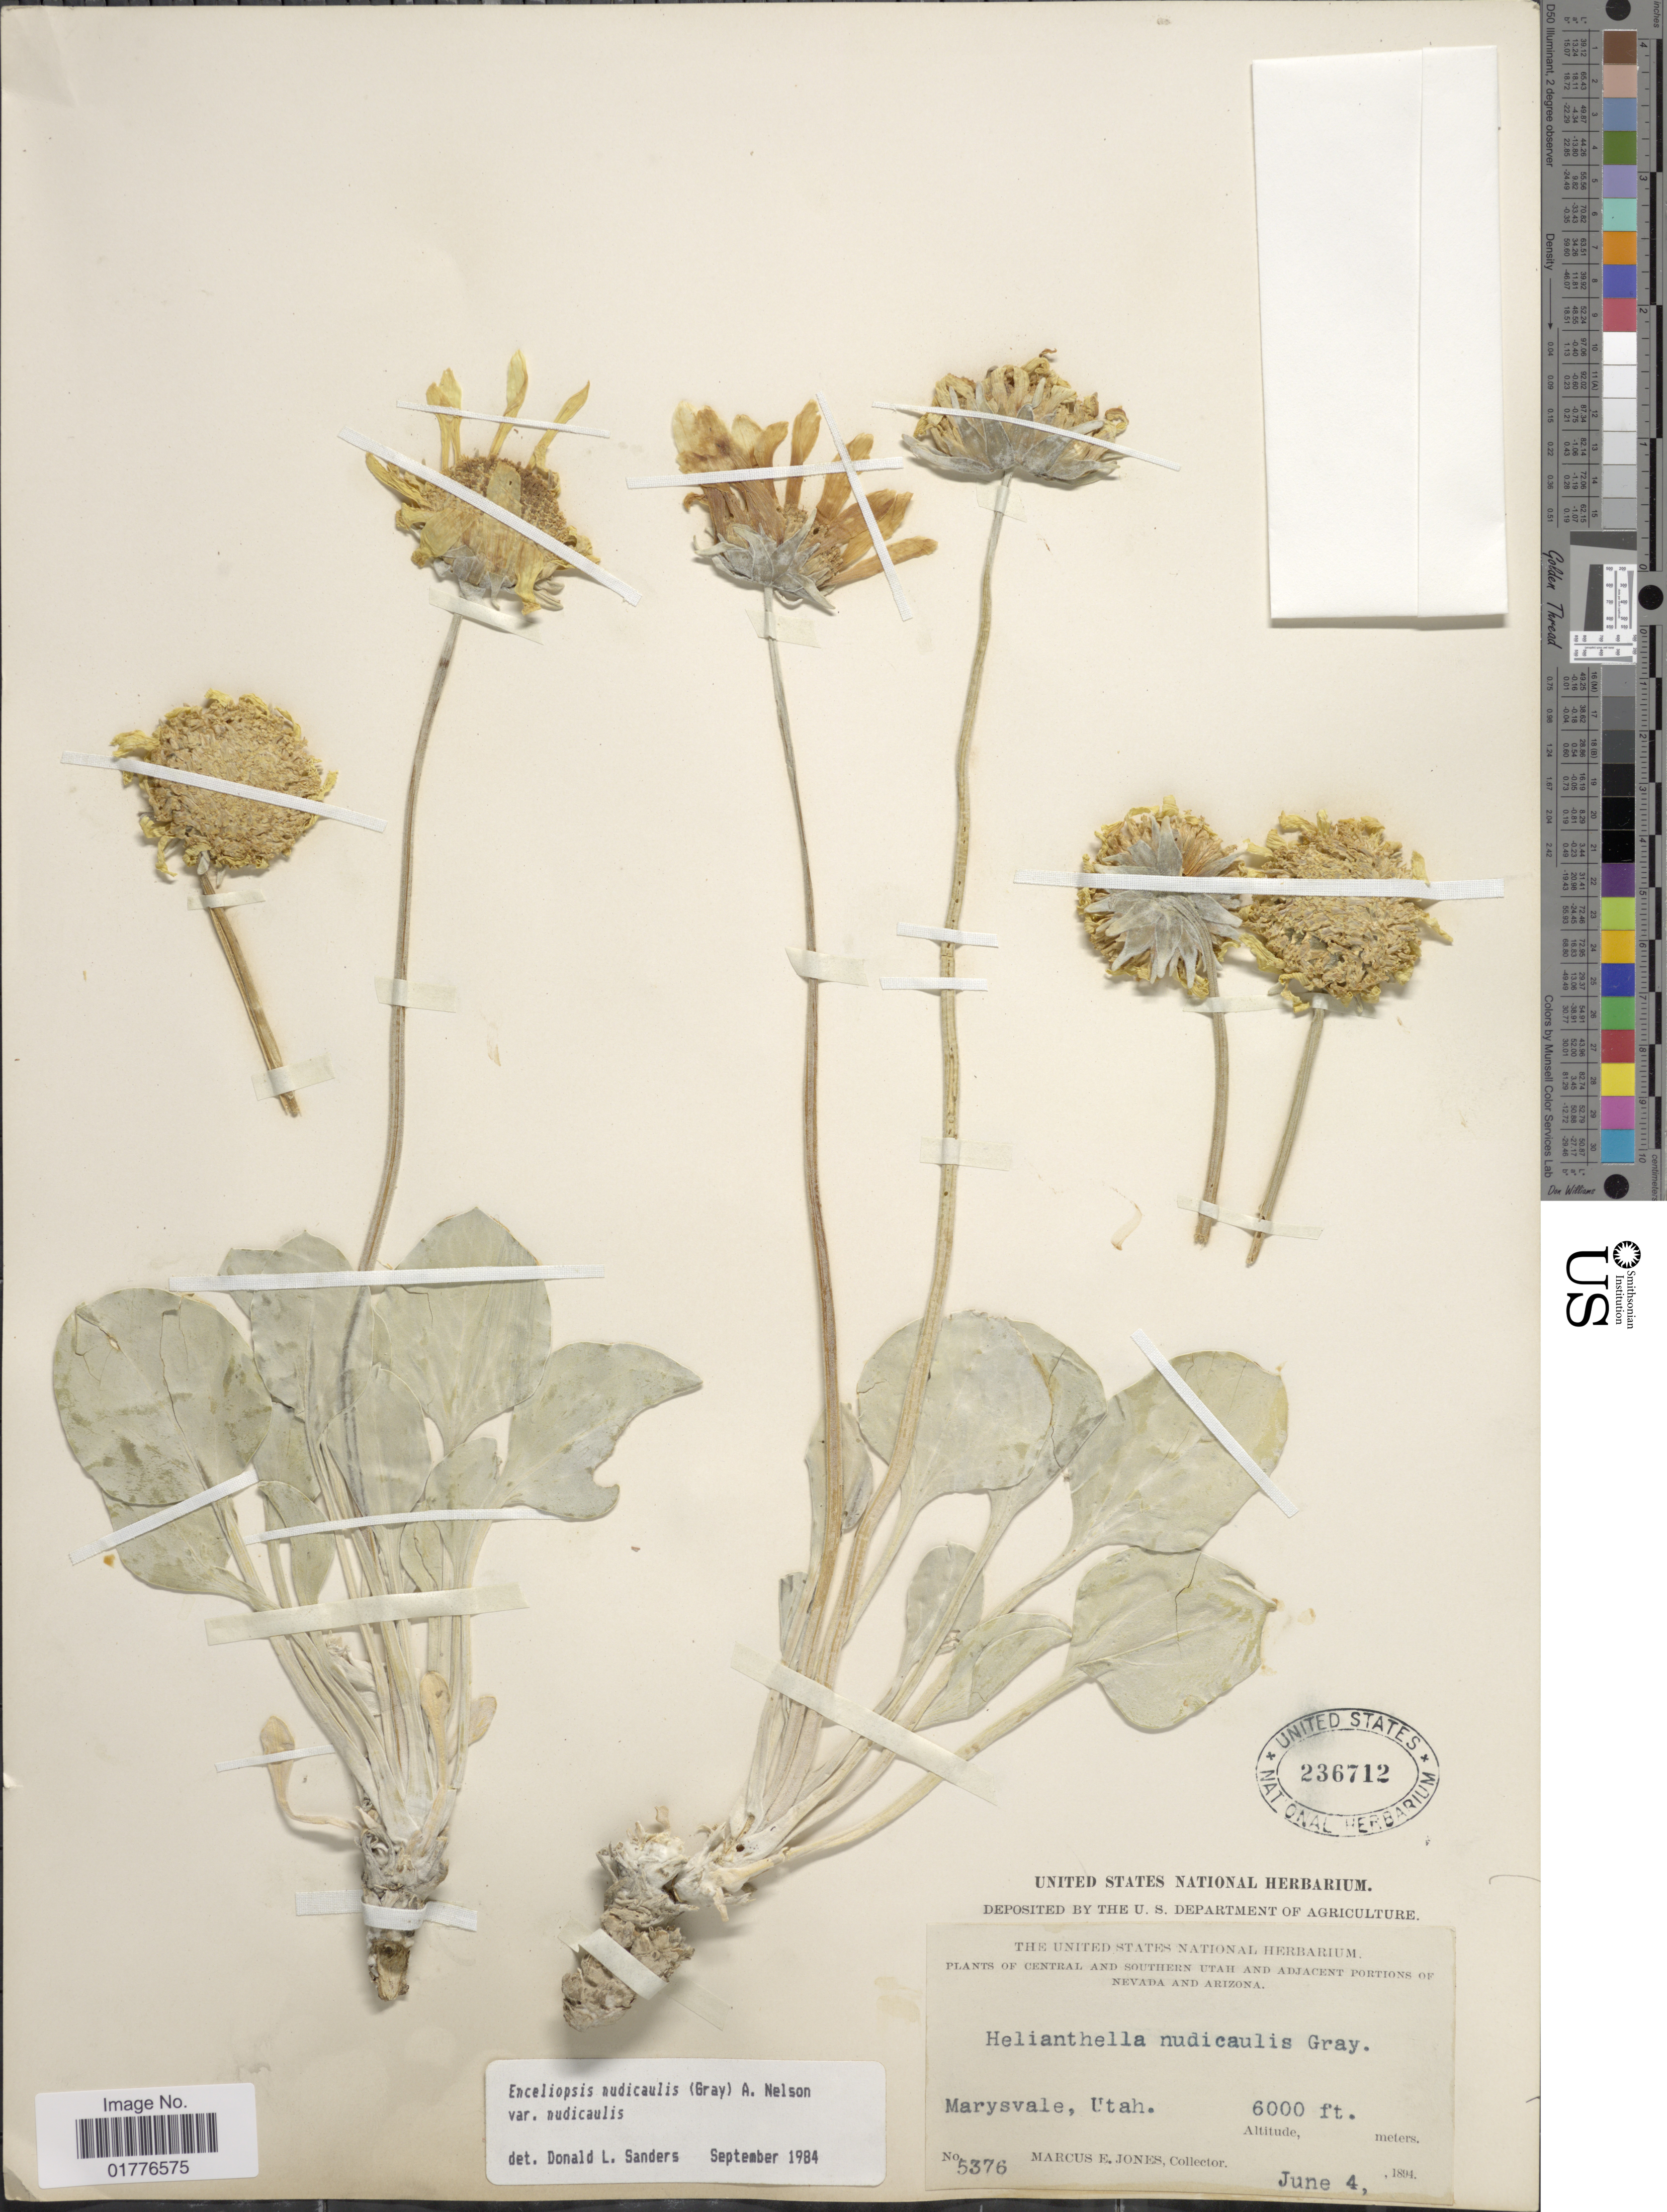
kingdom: Plantae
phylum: Tracheophyta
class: Magnoliopsida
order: Asterales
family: Asteraceae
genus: Enceliopsis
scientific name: Enceliopsis nudicaulis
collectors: M. E. Jones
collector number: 5376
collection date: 1894-06-04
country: United States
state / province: Utah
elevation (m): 1829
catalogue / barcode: US 236712